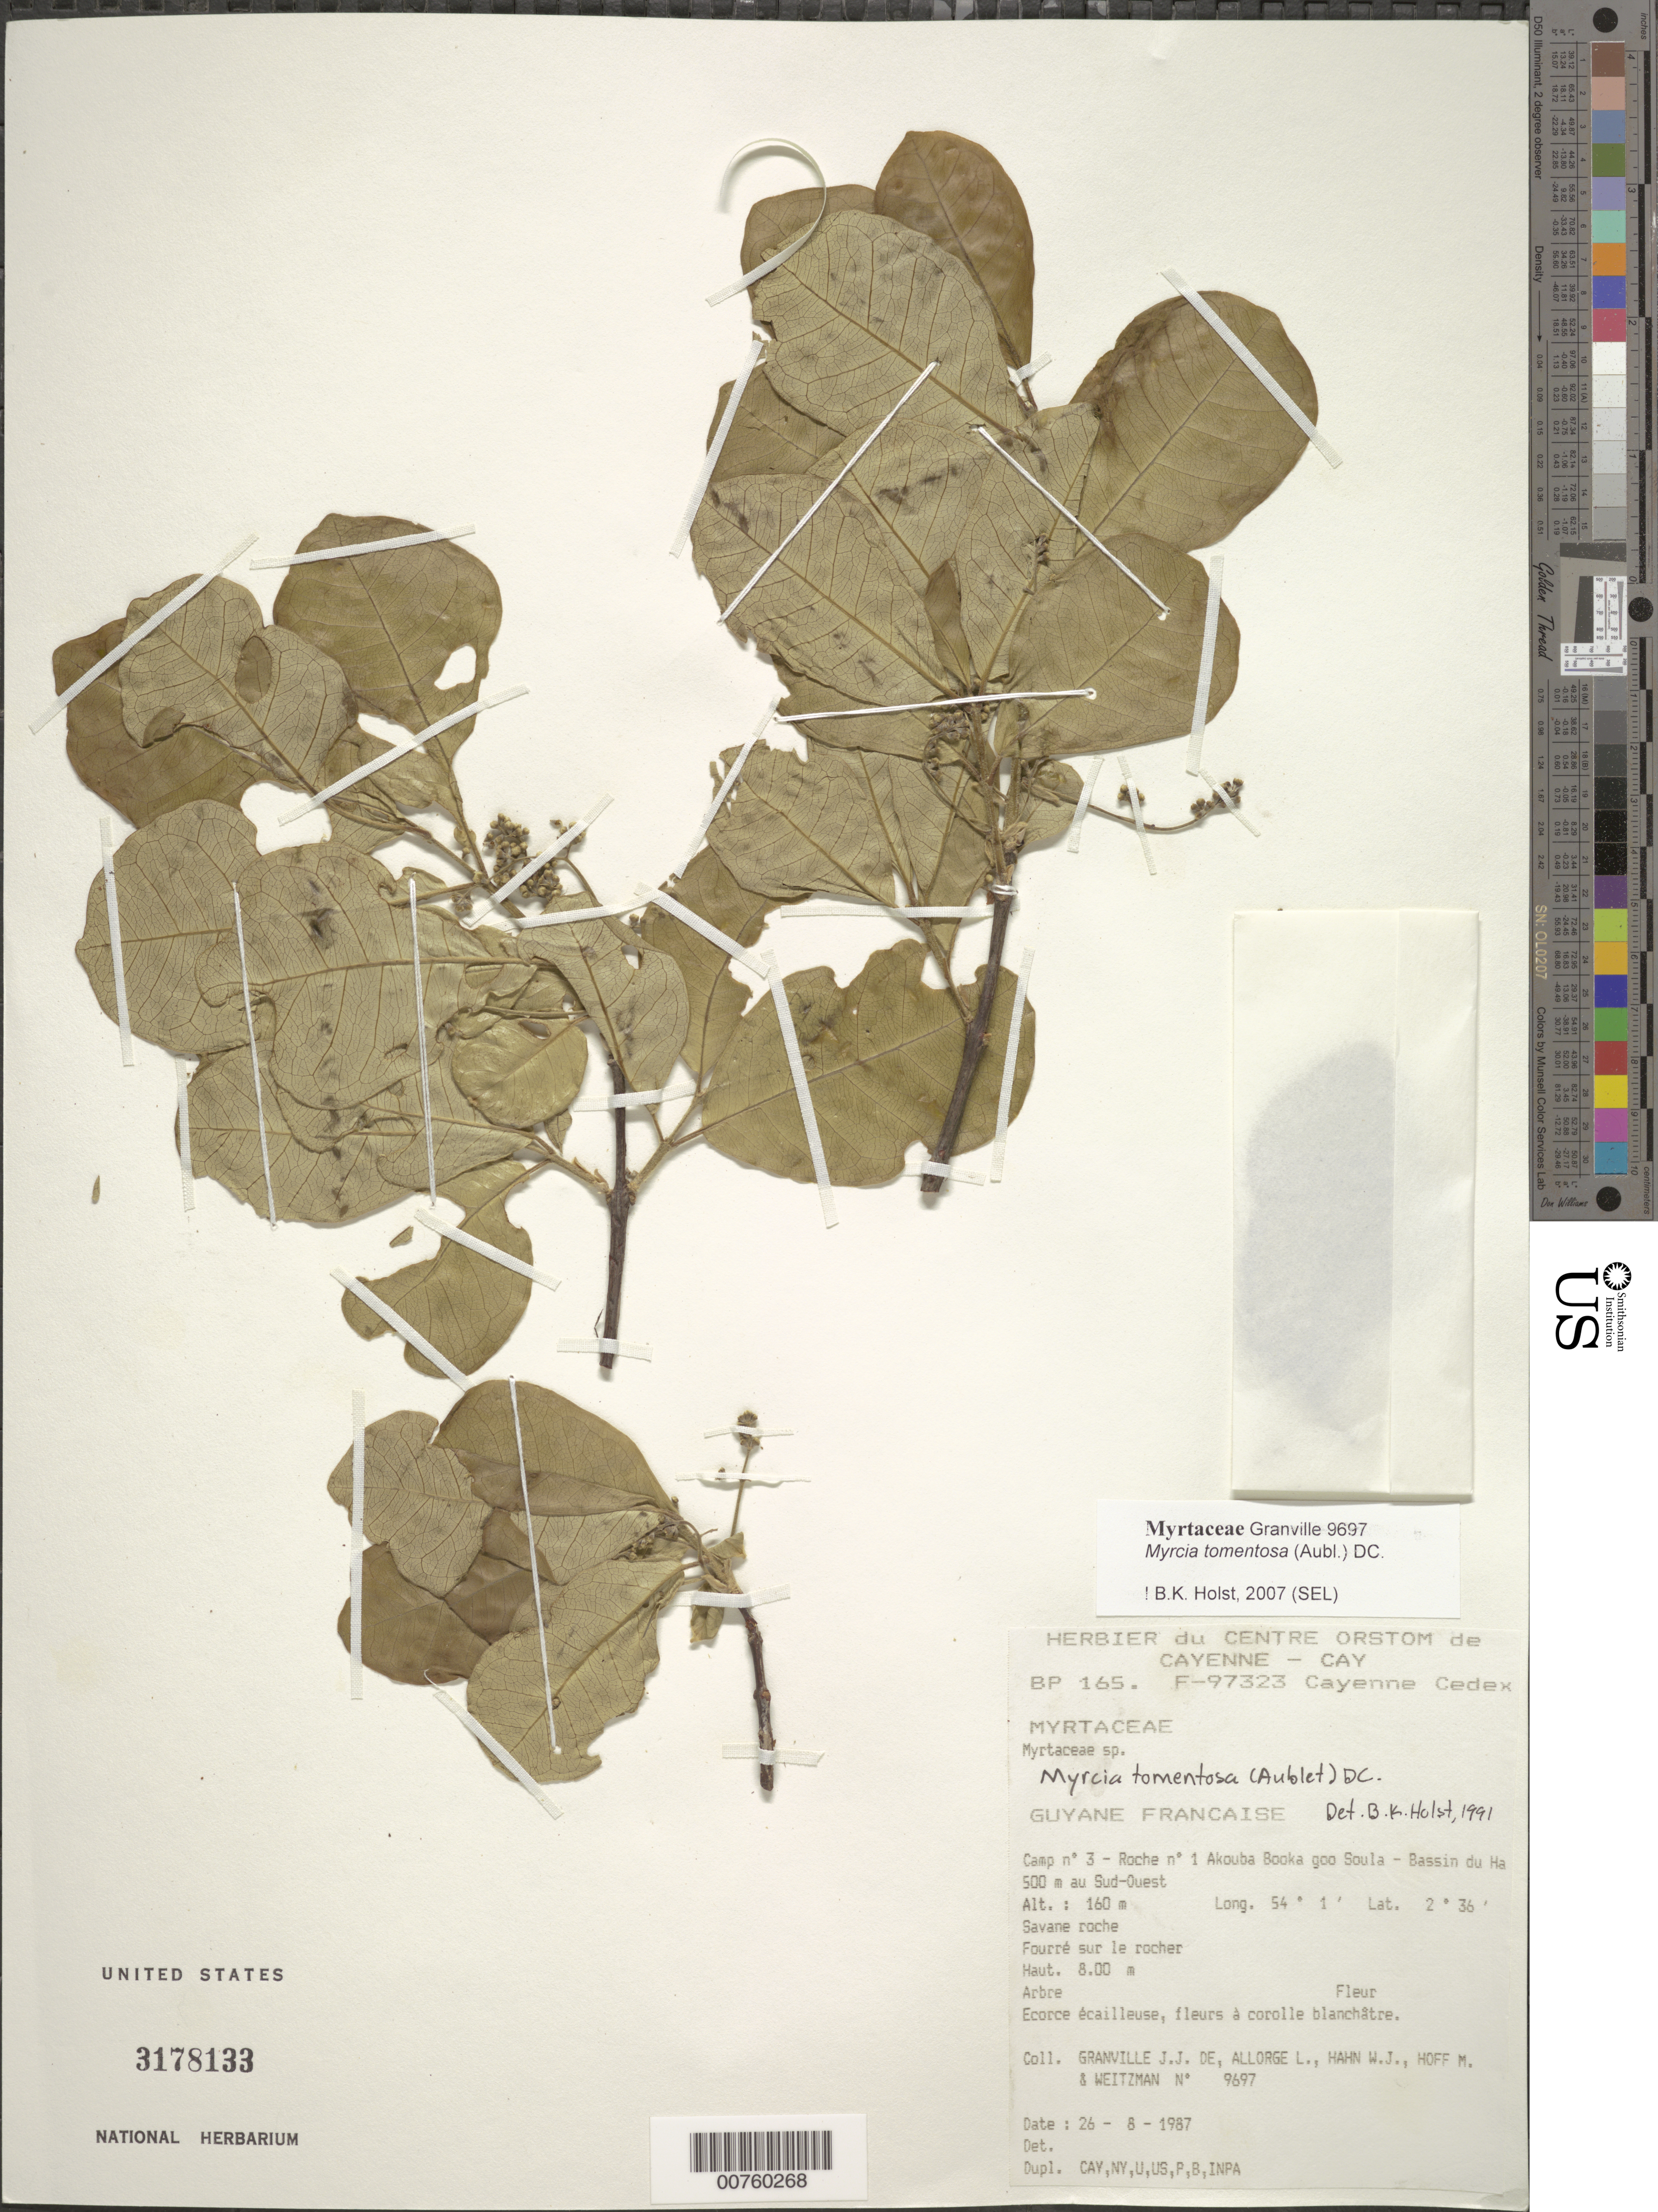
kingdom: Plantae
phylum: Tracheophyta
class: Magnoliopsida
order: Myrtales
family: Myrtaceae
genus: Myrcia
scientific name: Myrcia tomentosa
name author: (Aubl.) DC.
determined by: Holst, Bruce K.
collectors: J.-J. de Granville, L. Allorge, W. J. Hahn, M. Hoff & A. L. Weitzman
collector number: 9697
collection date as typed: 26-Aug-87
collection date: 1987-08-26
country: French Guiana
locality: Akouba Booka goo Soula, Camp #3, Roche no. 1, Bassin du Haut-Marouini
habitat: Savane roche; fourré sur le rocher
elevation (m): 160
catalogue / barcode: US 3178133